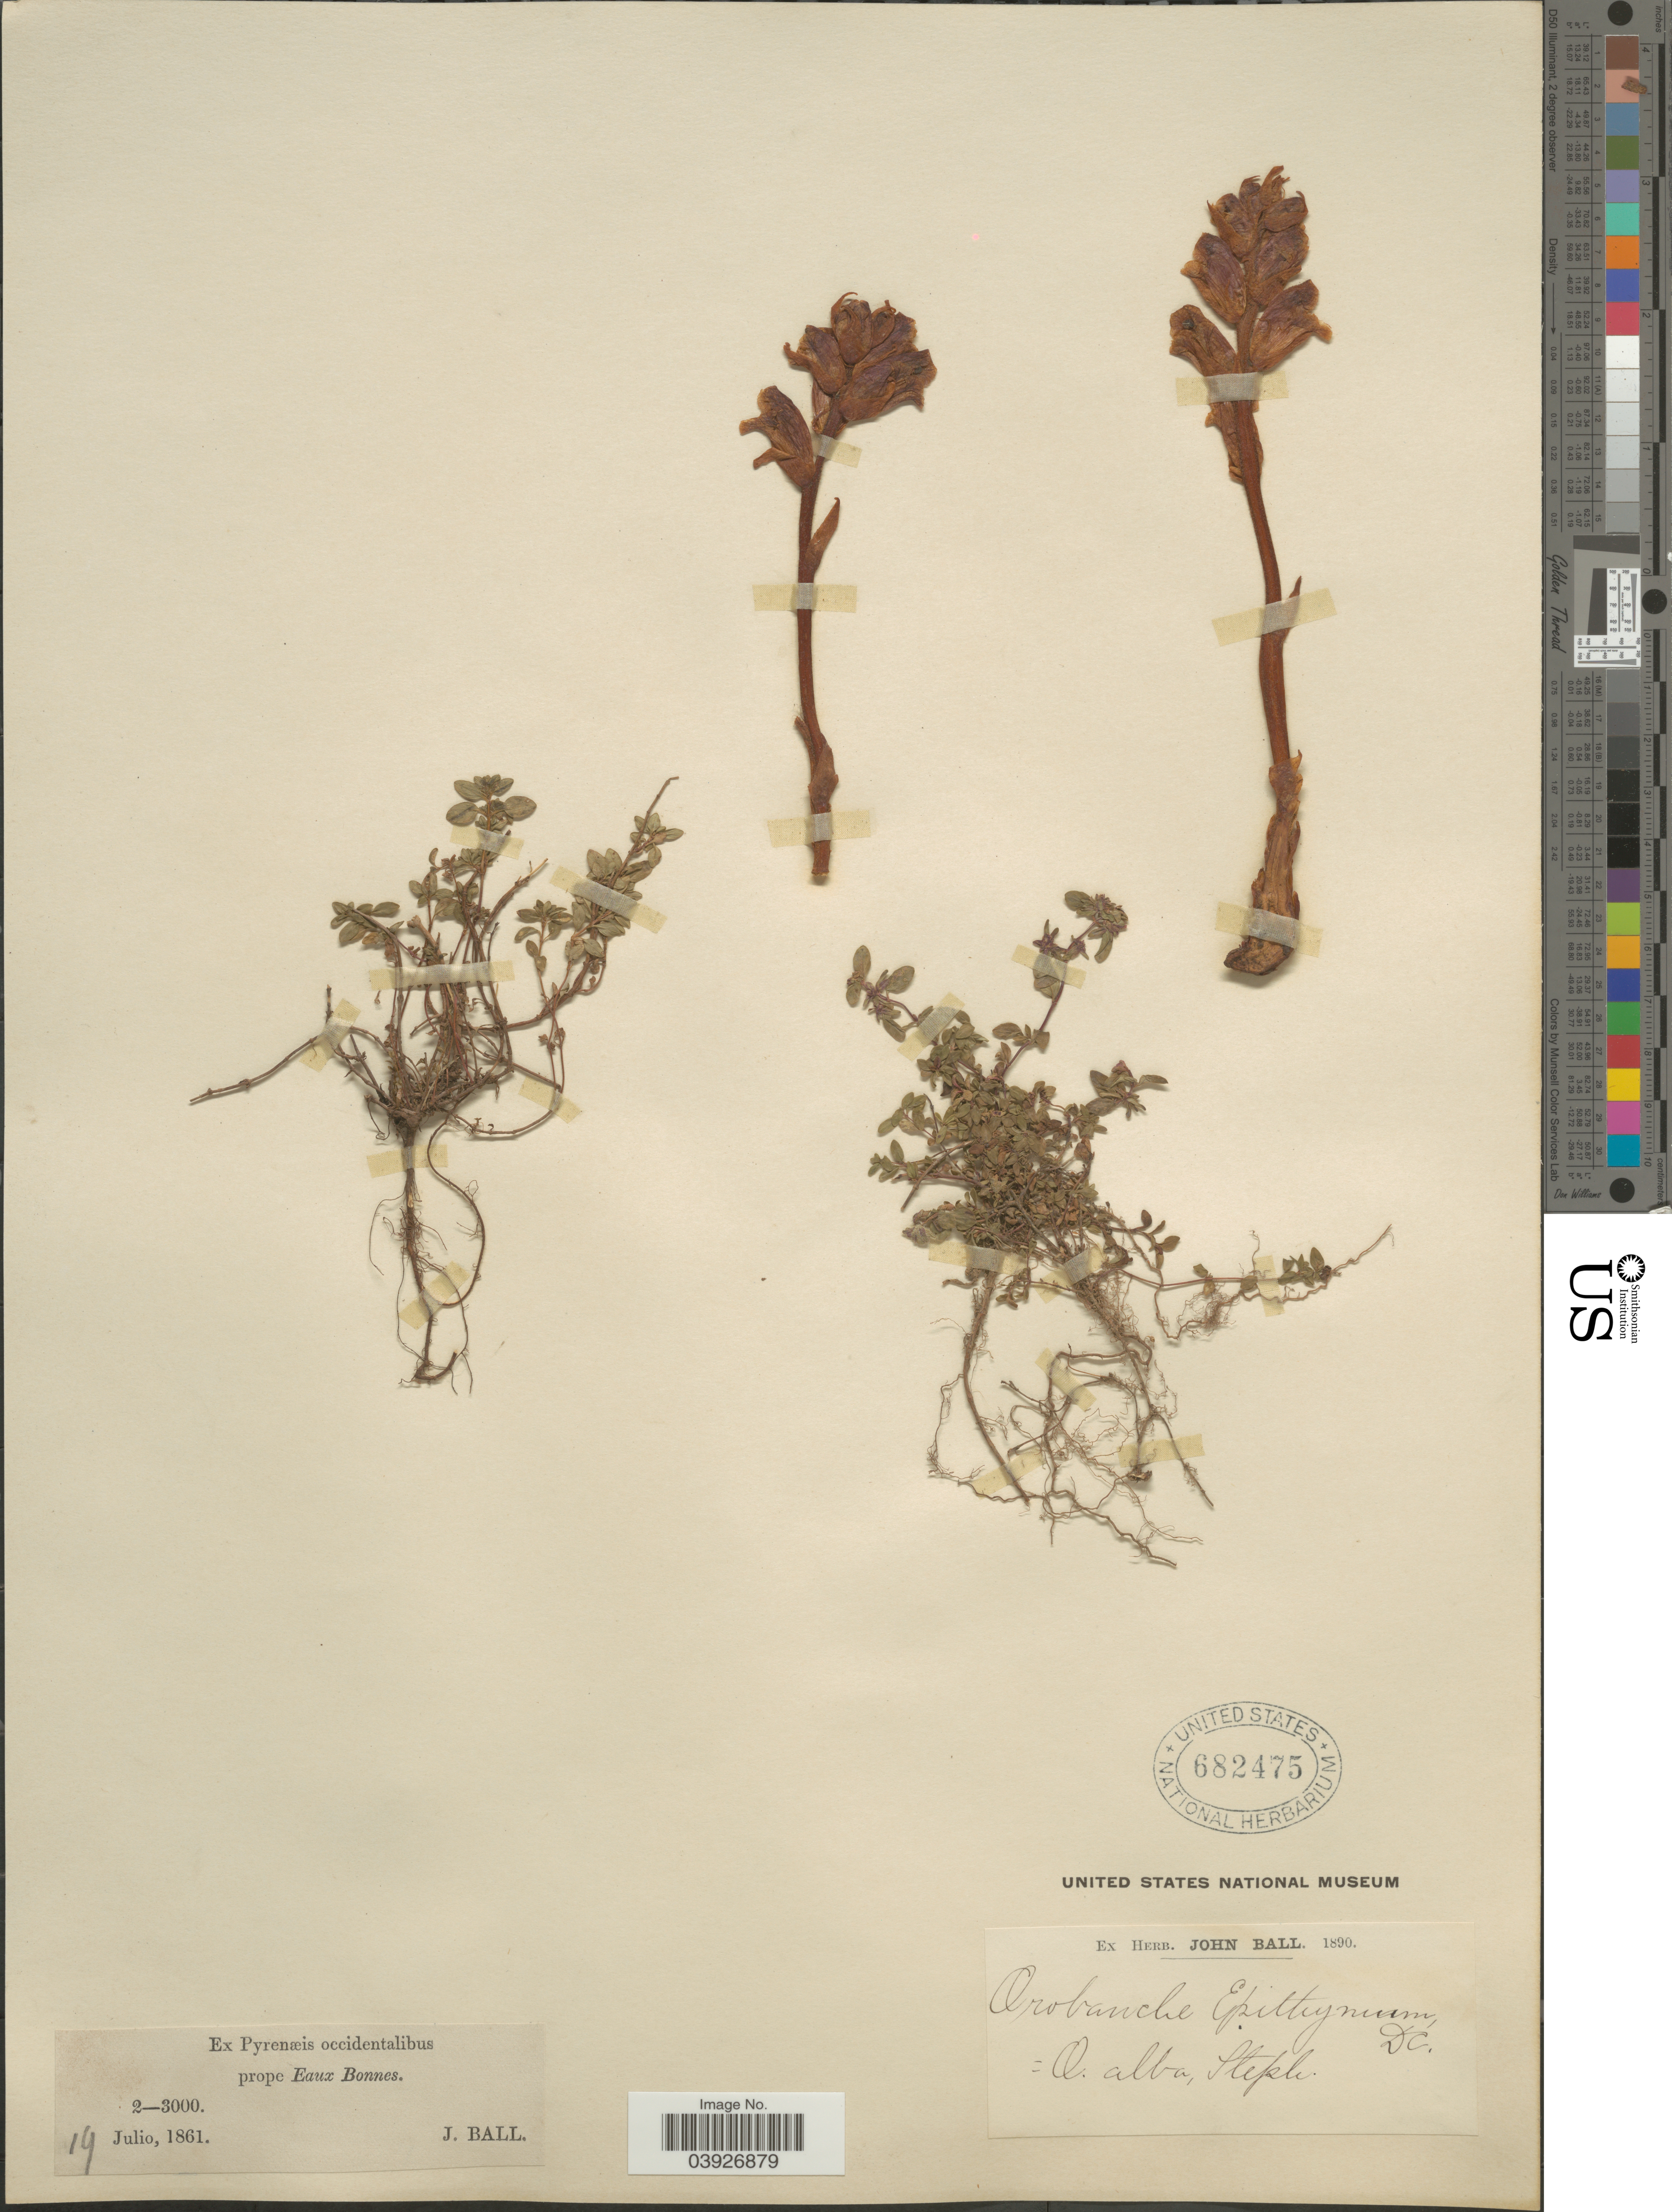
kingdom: Plantae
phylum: Tracheophyta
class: Magnoliopsida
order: Lamiales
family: Orobanchaceae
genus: Orobanche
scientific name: Orobanche epithymum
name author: DC.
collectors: J. Ball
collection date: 1861-07-19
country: France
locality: Prope Eaux Bonnes.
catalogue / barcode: US 682475